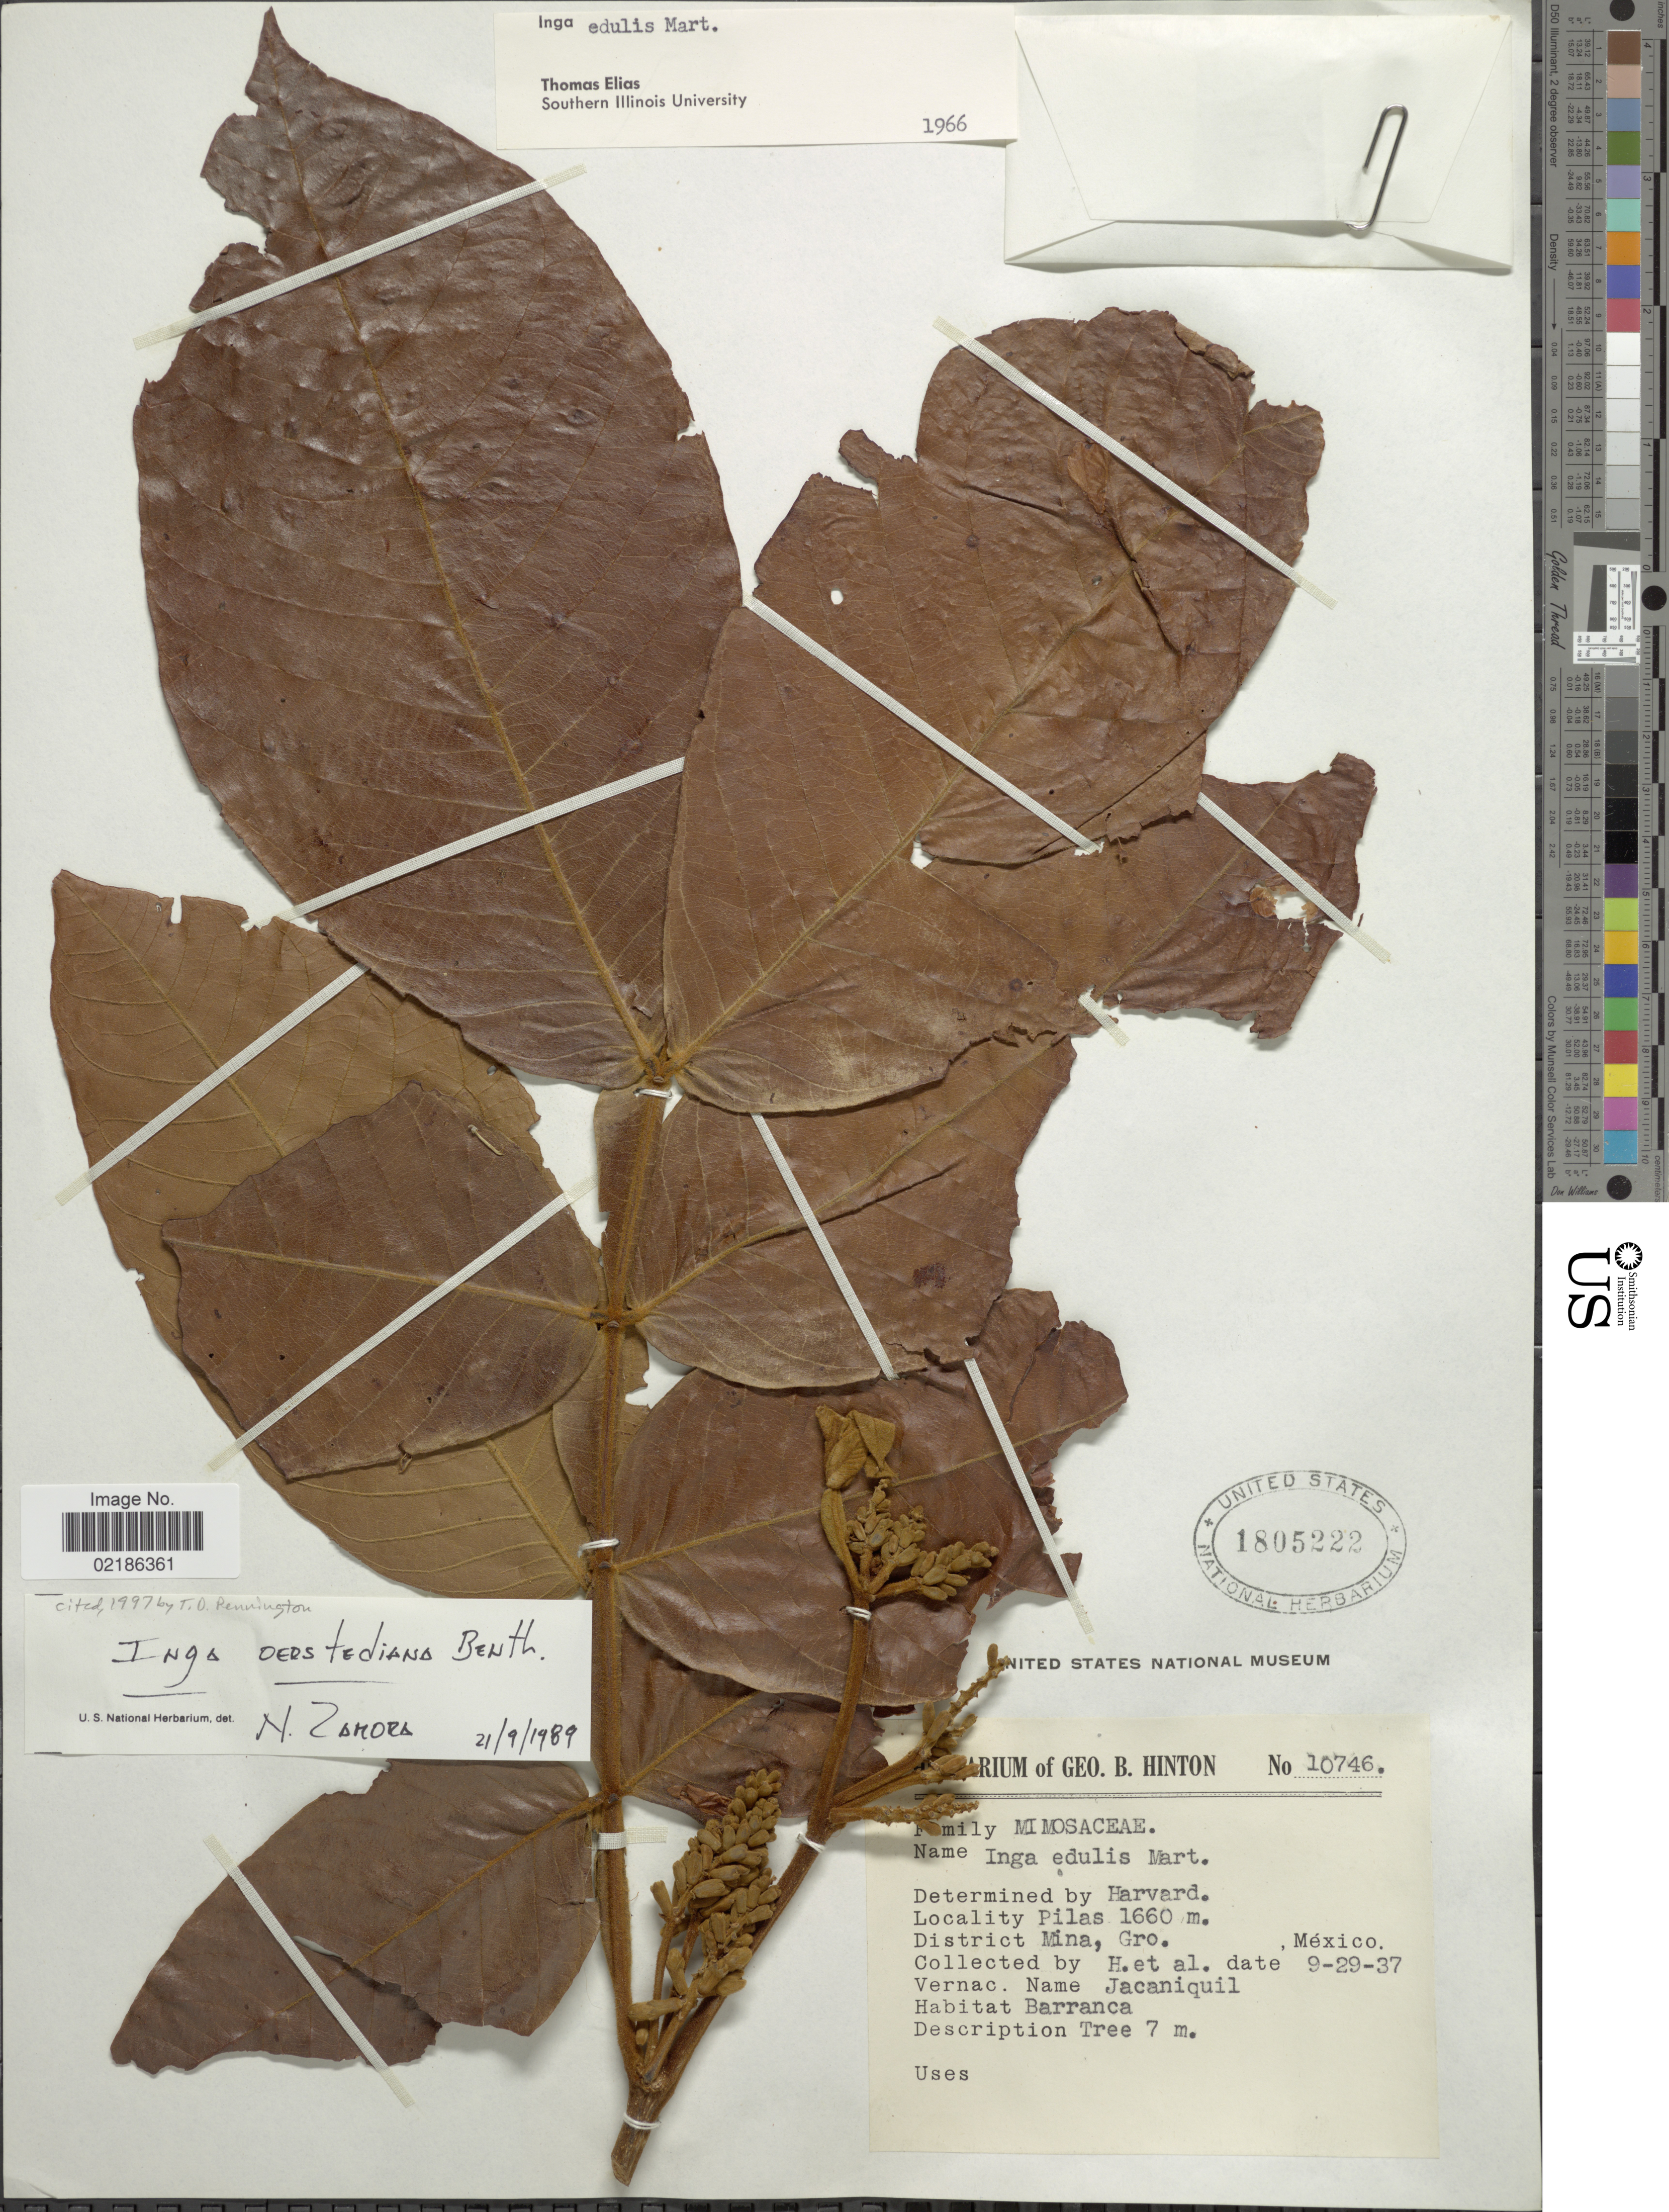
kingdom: Plantae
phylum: Tracheophyta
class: Magnoliopsida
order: Fabales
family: Fabaceae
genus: Inga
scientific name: Inga oerstediana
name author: Benth.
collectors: G. B. Hinton & et al.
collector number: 10746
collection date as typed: Transcribed d/m/y: 29/9/37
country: Mexico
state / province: Guerrero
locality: Pilas, District Mina, Gro,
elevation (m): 1660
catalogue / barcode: US 1805222